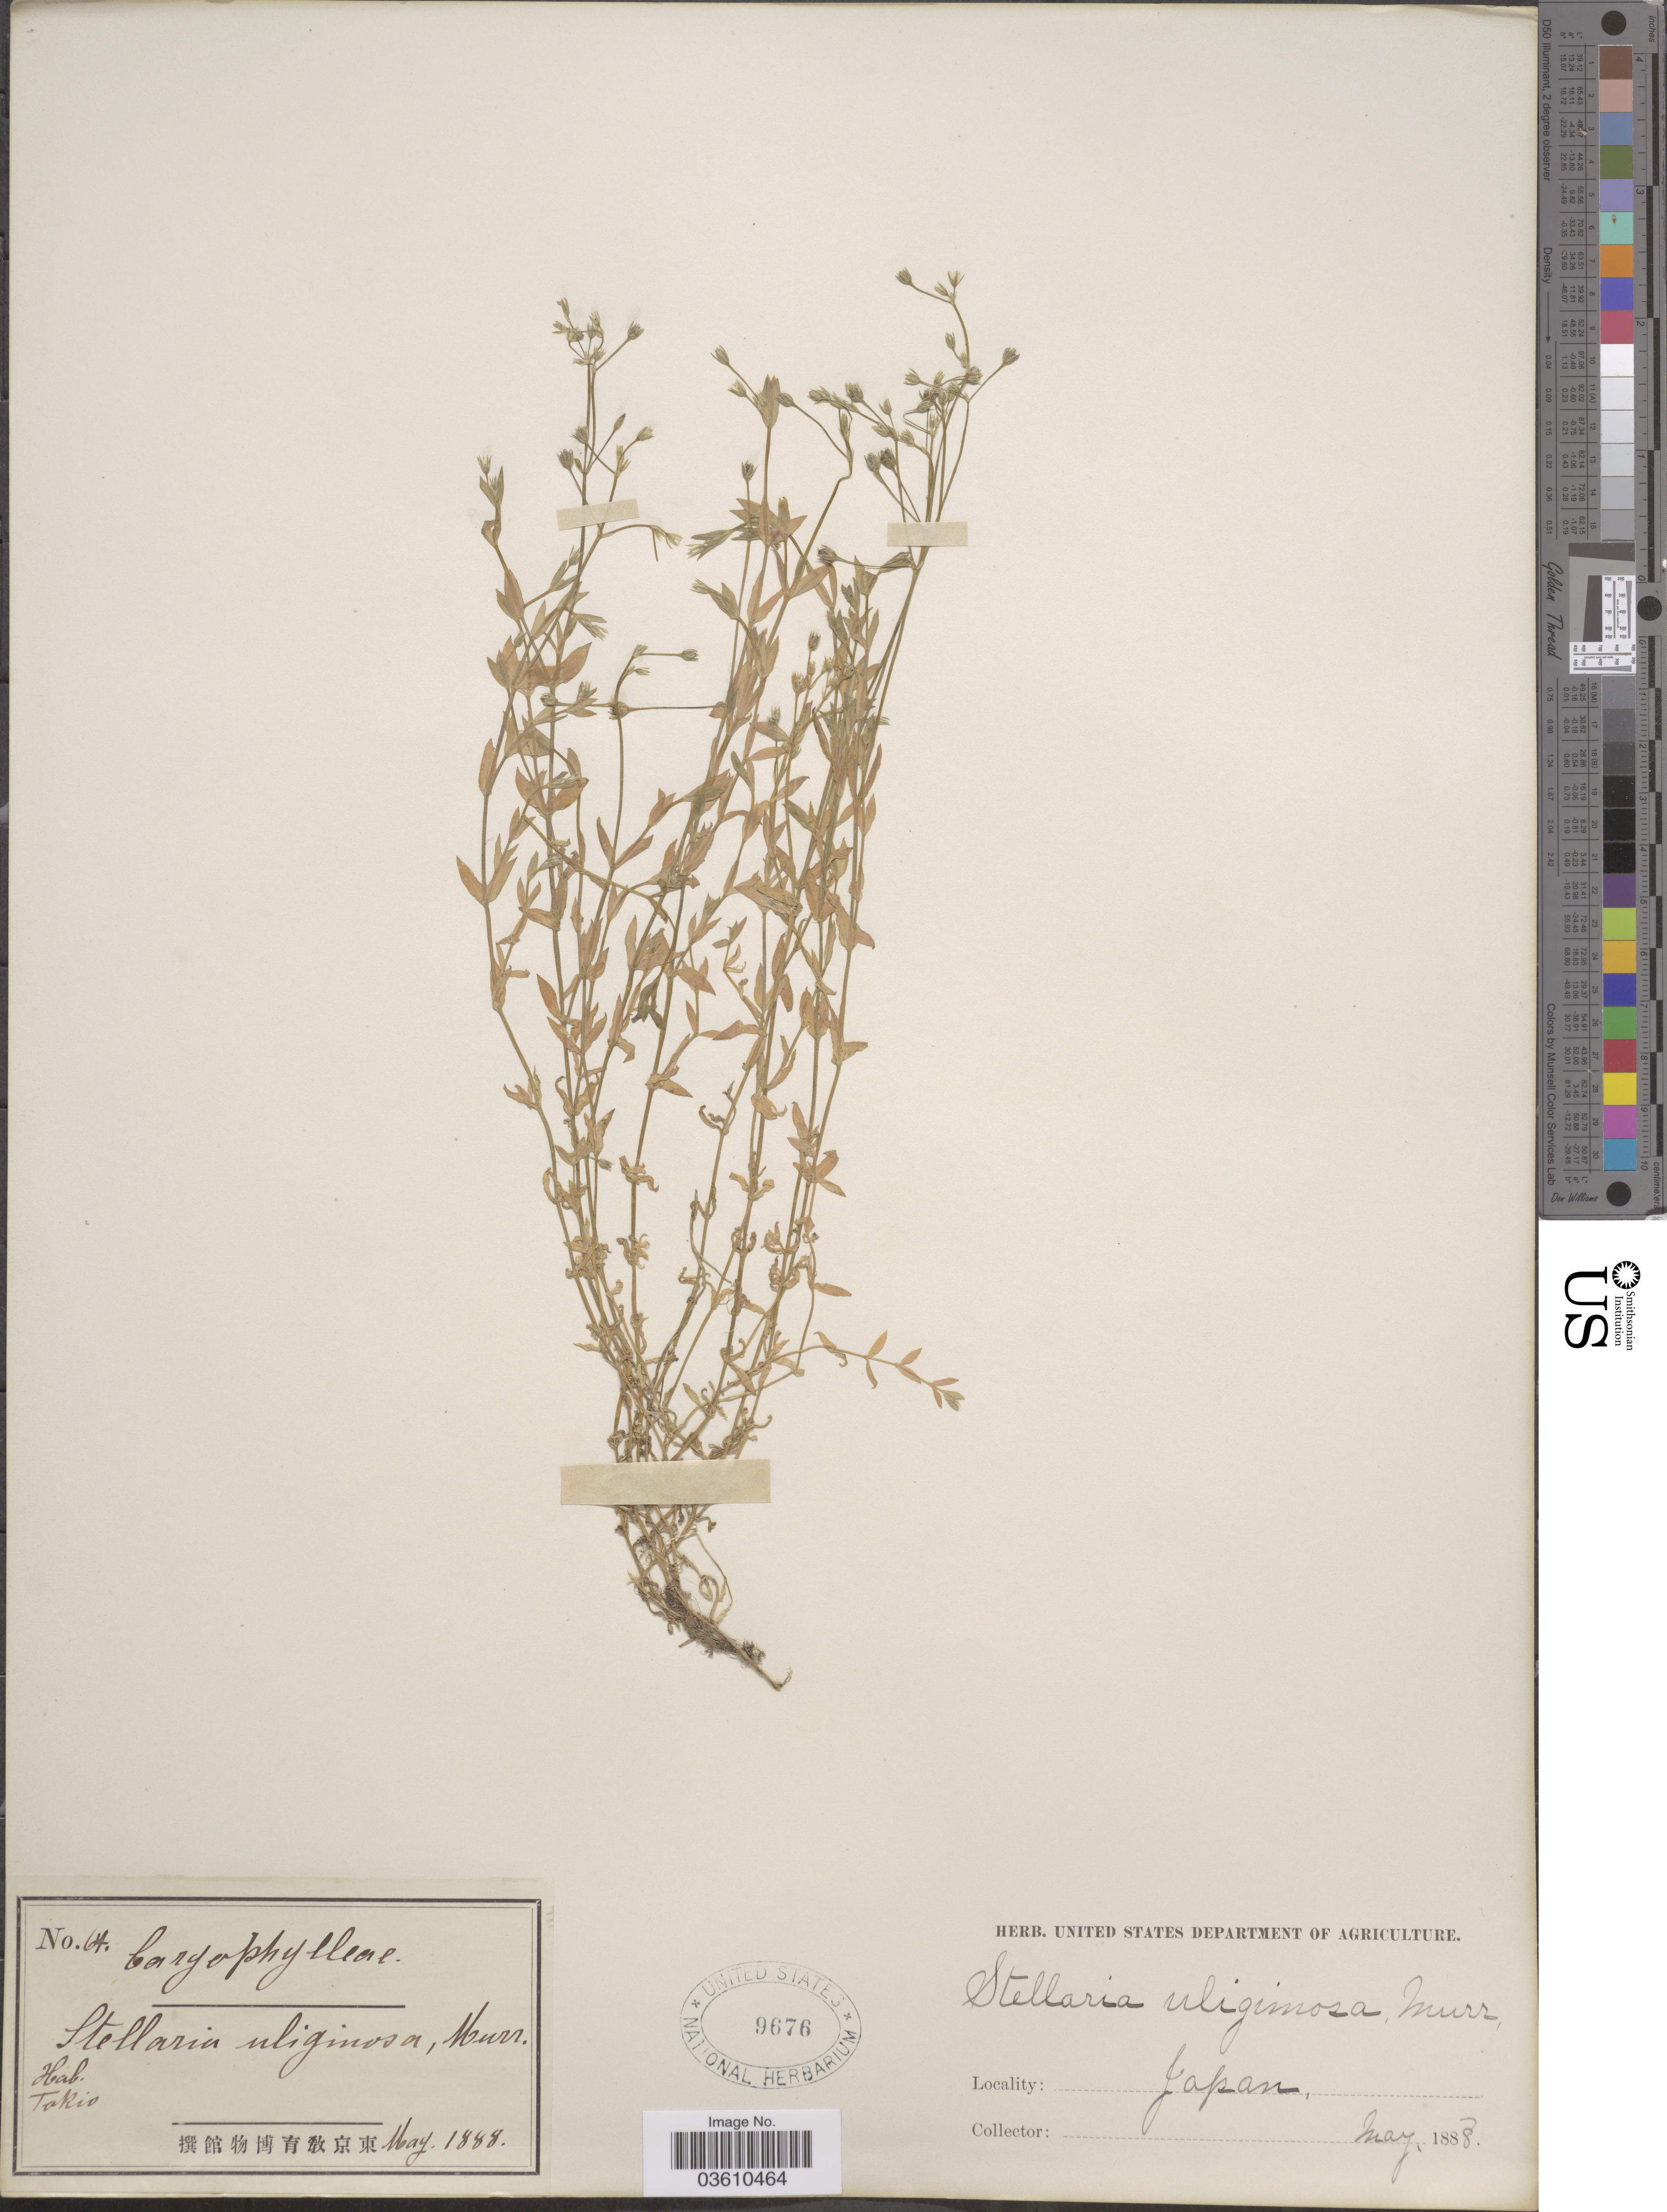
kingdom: Plantae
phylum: Tracheophyta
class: Magnoliopsida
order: Caryophyllales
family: Caryophyllaceae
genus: Stellaria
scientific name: Stellaria alsinoides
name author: Boiss. & Buhse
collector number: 64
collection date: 1888-05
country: Japan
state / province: Tokyo, Federal City of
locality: Tokio.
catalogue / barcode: US 9676